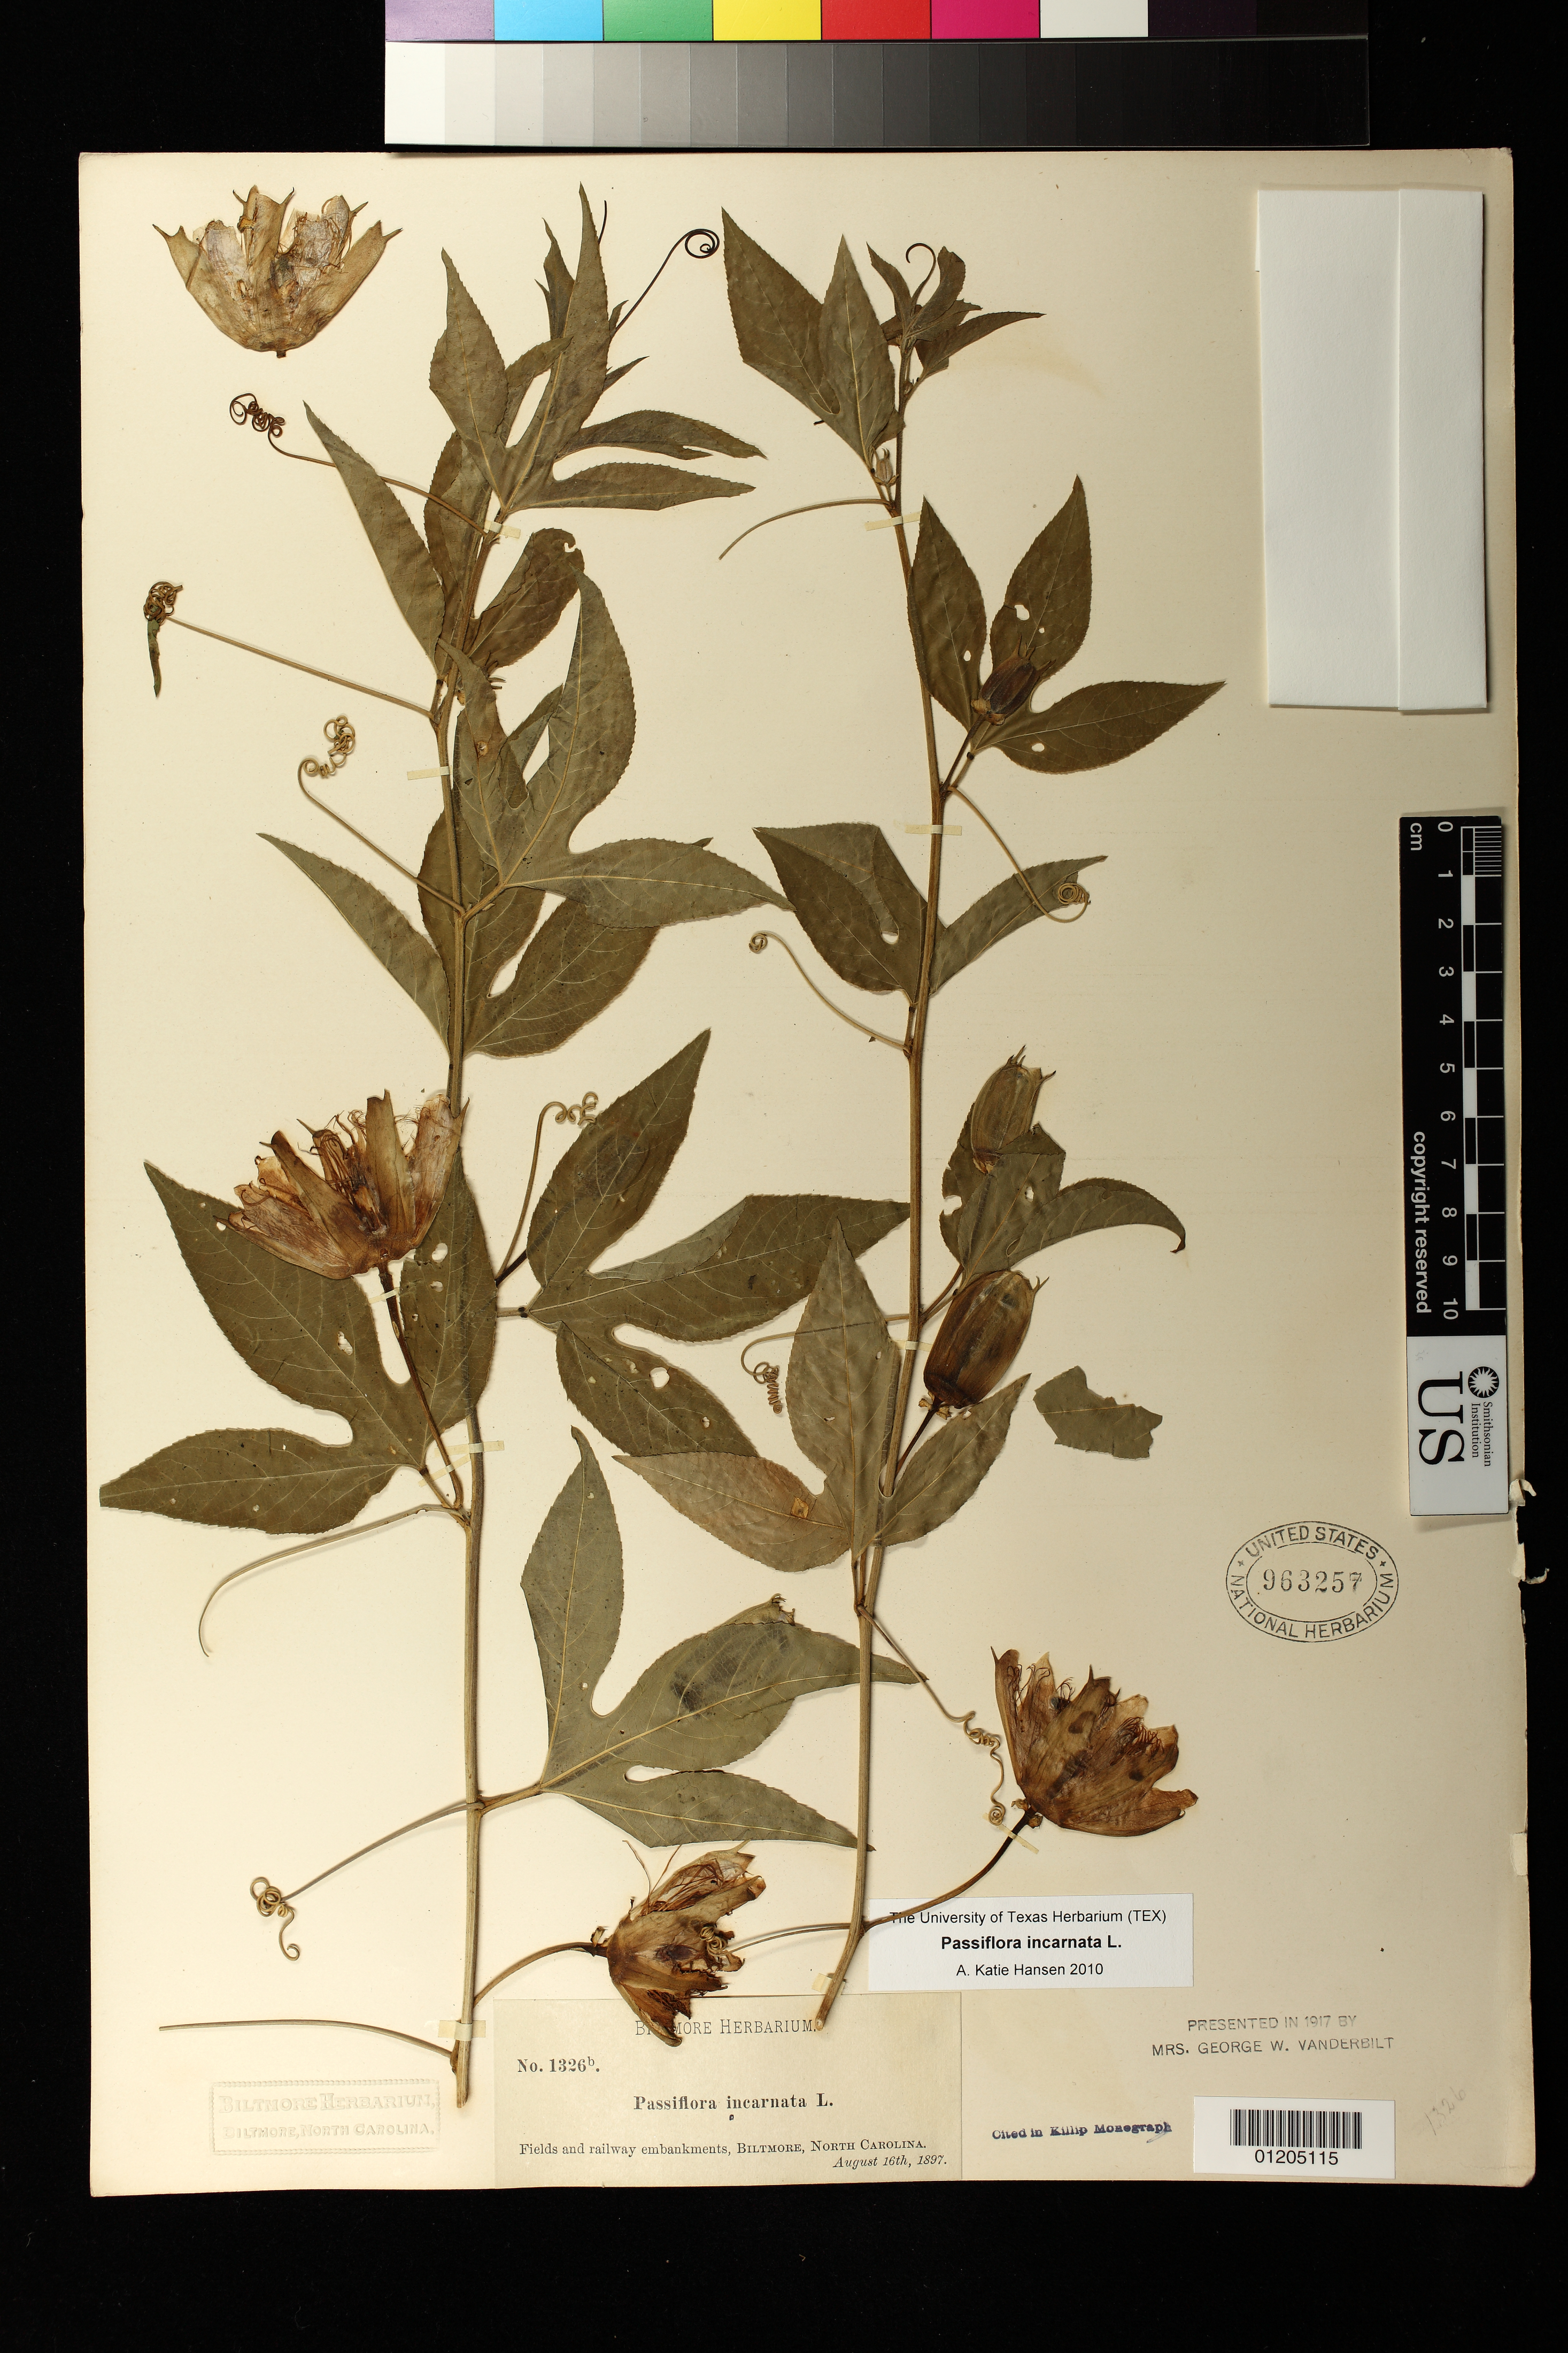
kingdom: Plantae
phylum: Tracheophyta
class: Magnoliopsida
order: Malpighiales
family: Passifloraceae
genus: Passiflora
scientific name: Passiflora incarnata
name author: L.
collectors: ex herb. Biltmore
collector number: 1326b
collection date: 1897-08-16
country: United States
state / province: North Carolina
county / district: Buncombe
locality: Fields and railway embankments, Biltmore (Estate)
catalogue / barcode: US 963257